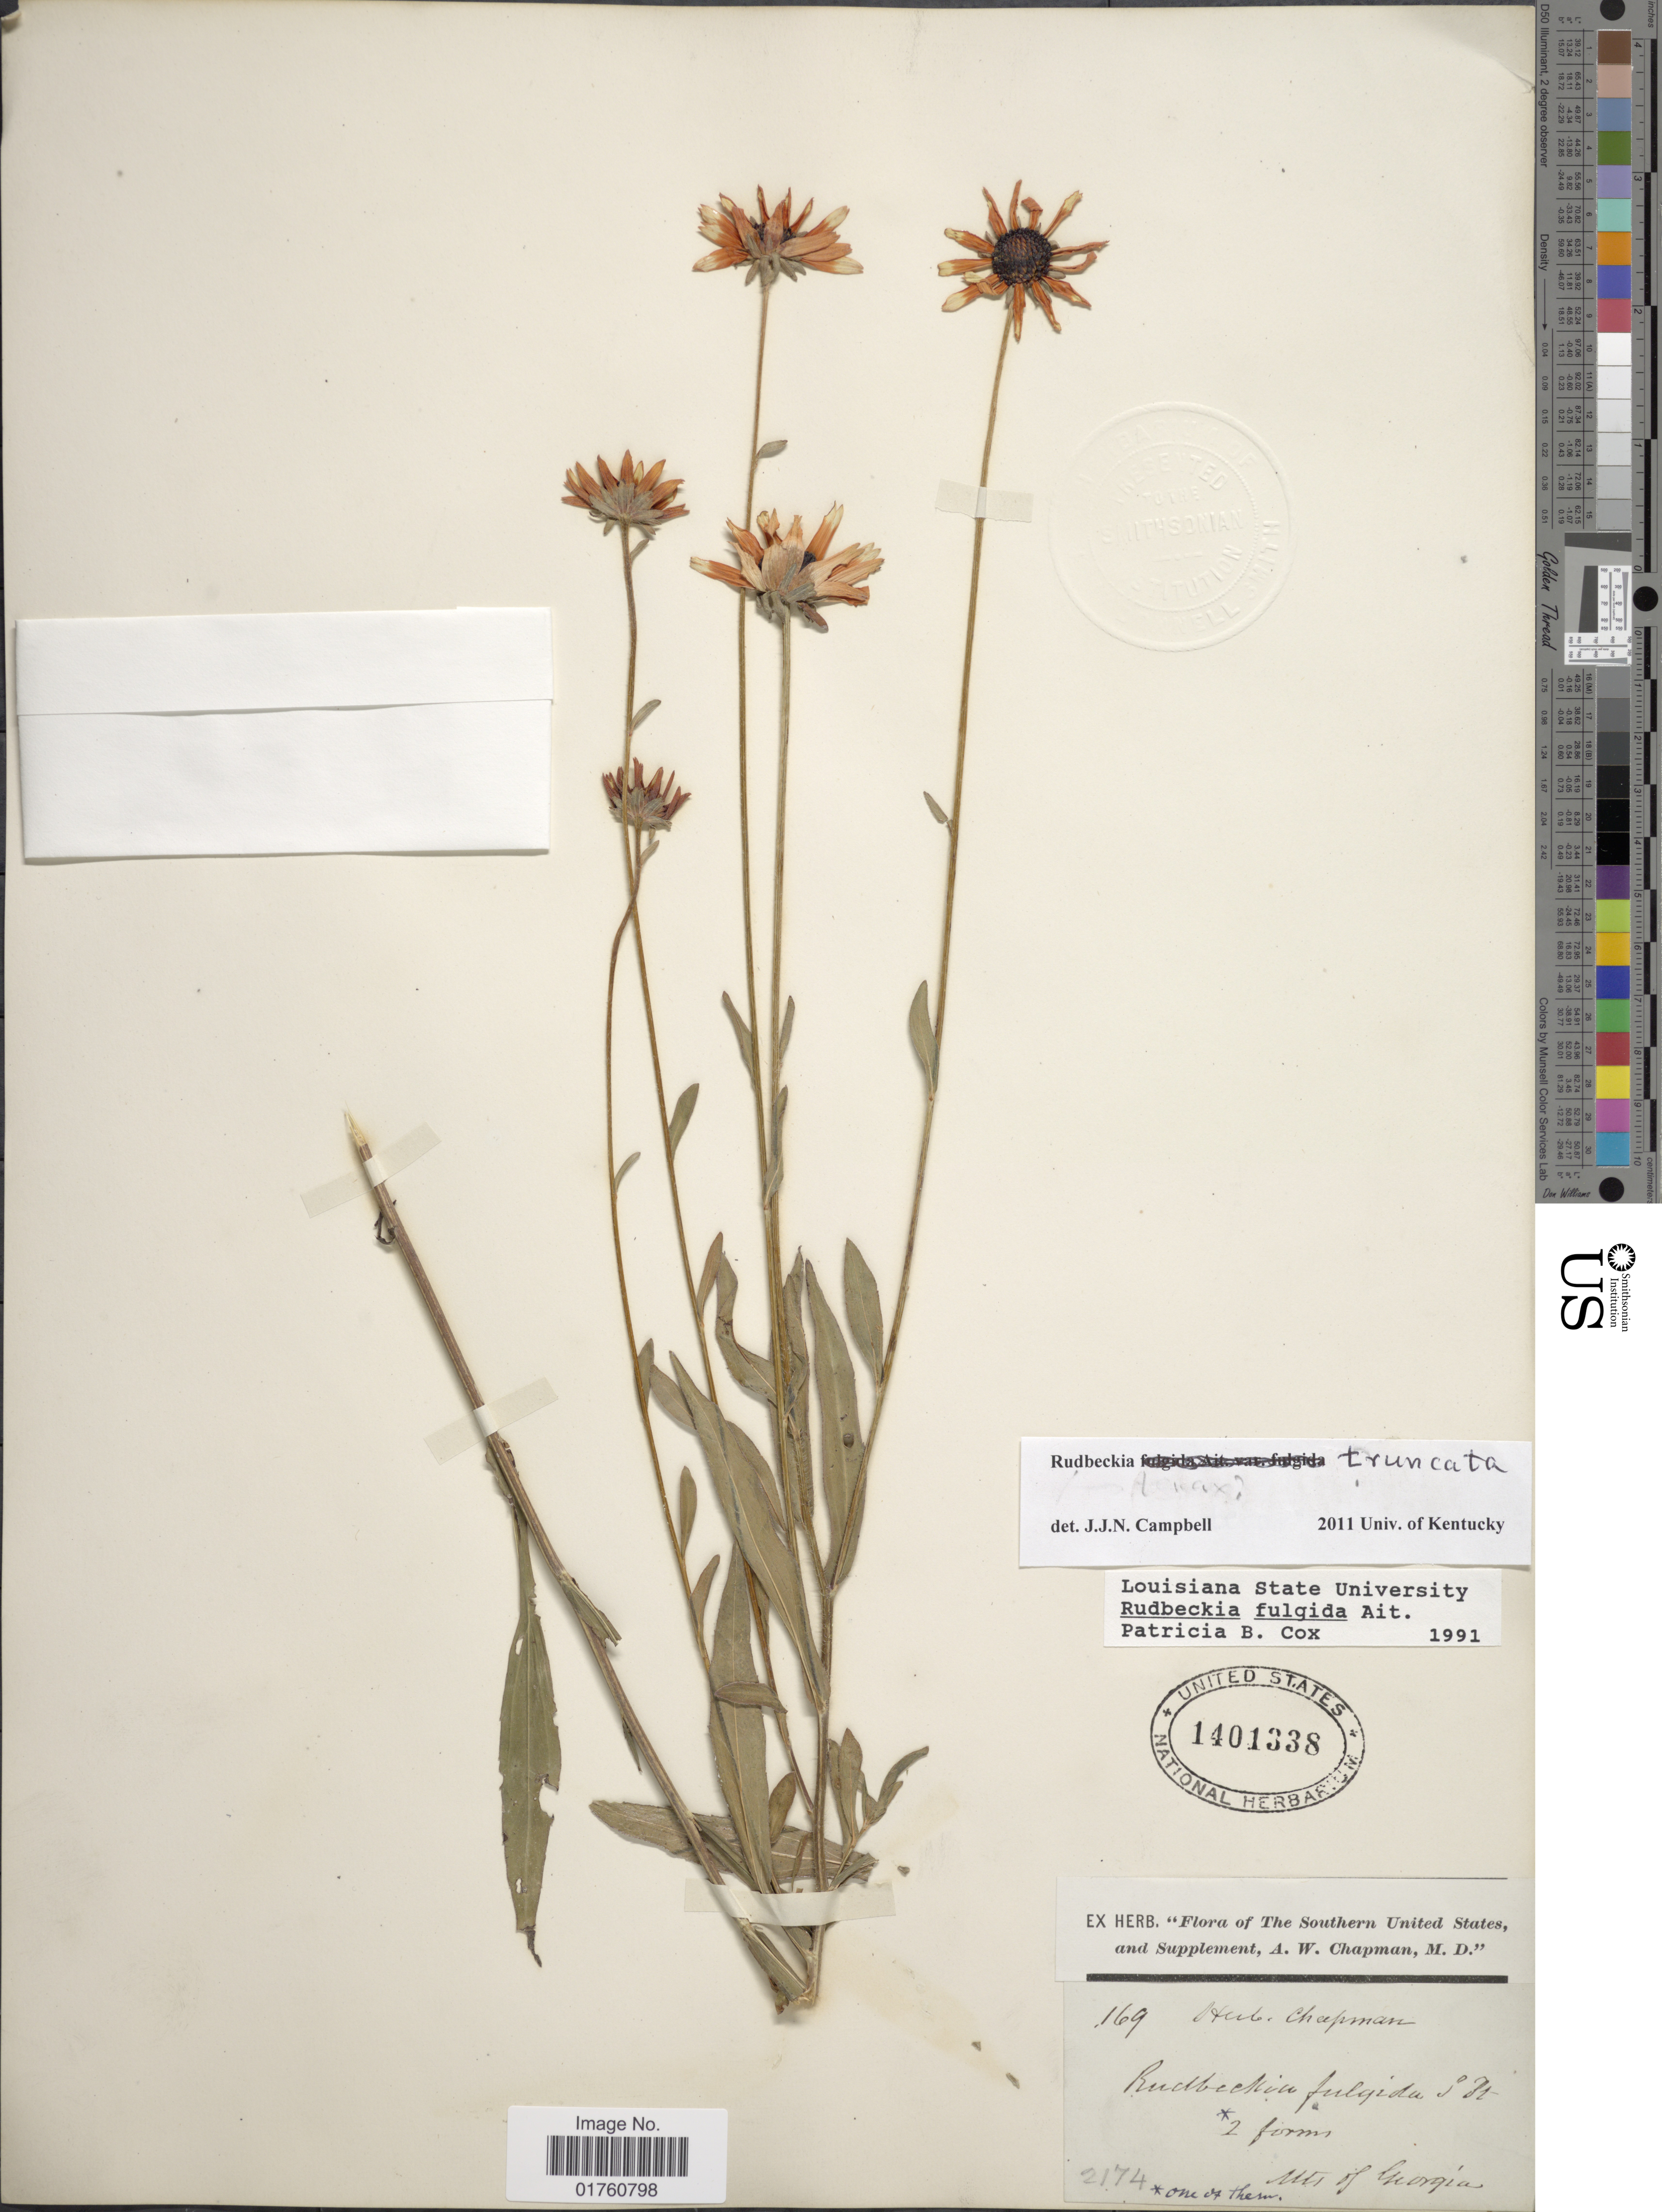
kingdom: Plantae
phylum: Tracheophyta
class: Magnoliopsida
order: Asterales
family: Asteraceae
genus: Rudbeckia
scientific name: Rudbeckia fulgida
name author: Aiton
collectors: A. W. Chapman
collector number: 169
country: United States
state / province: Georgia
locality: The Southern United States, Mts of Georgia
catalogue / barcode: US 1401338